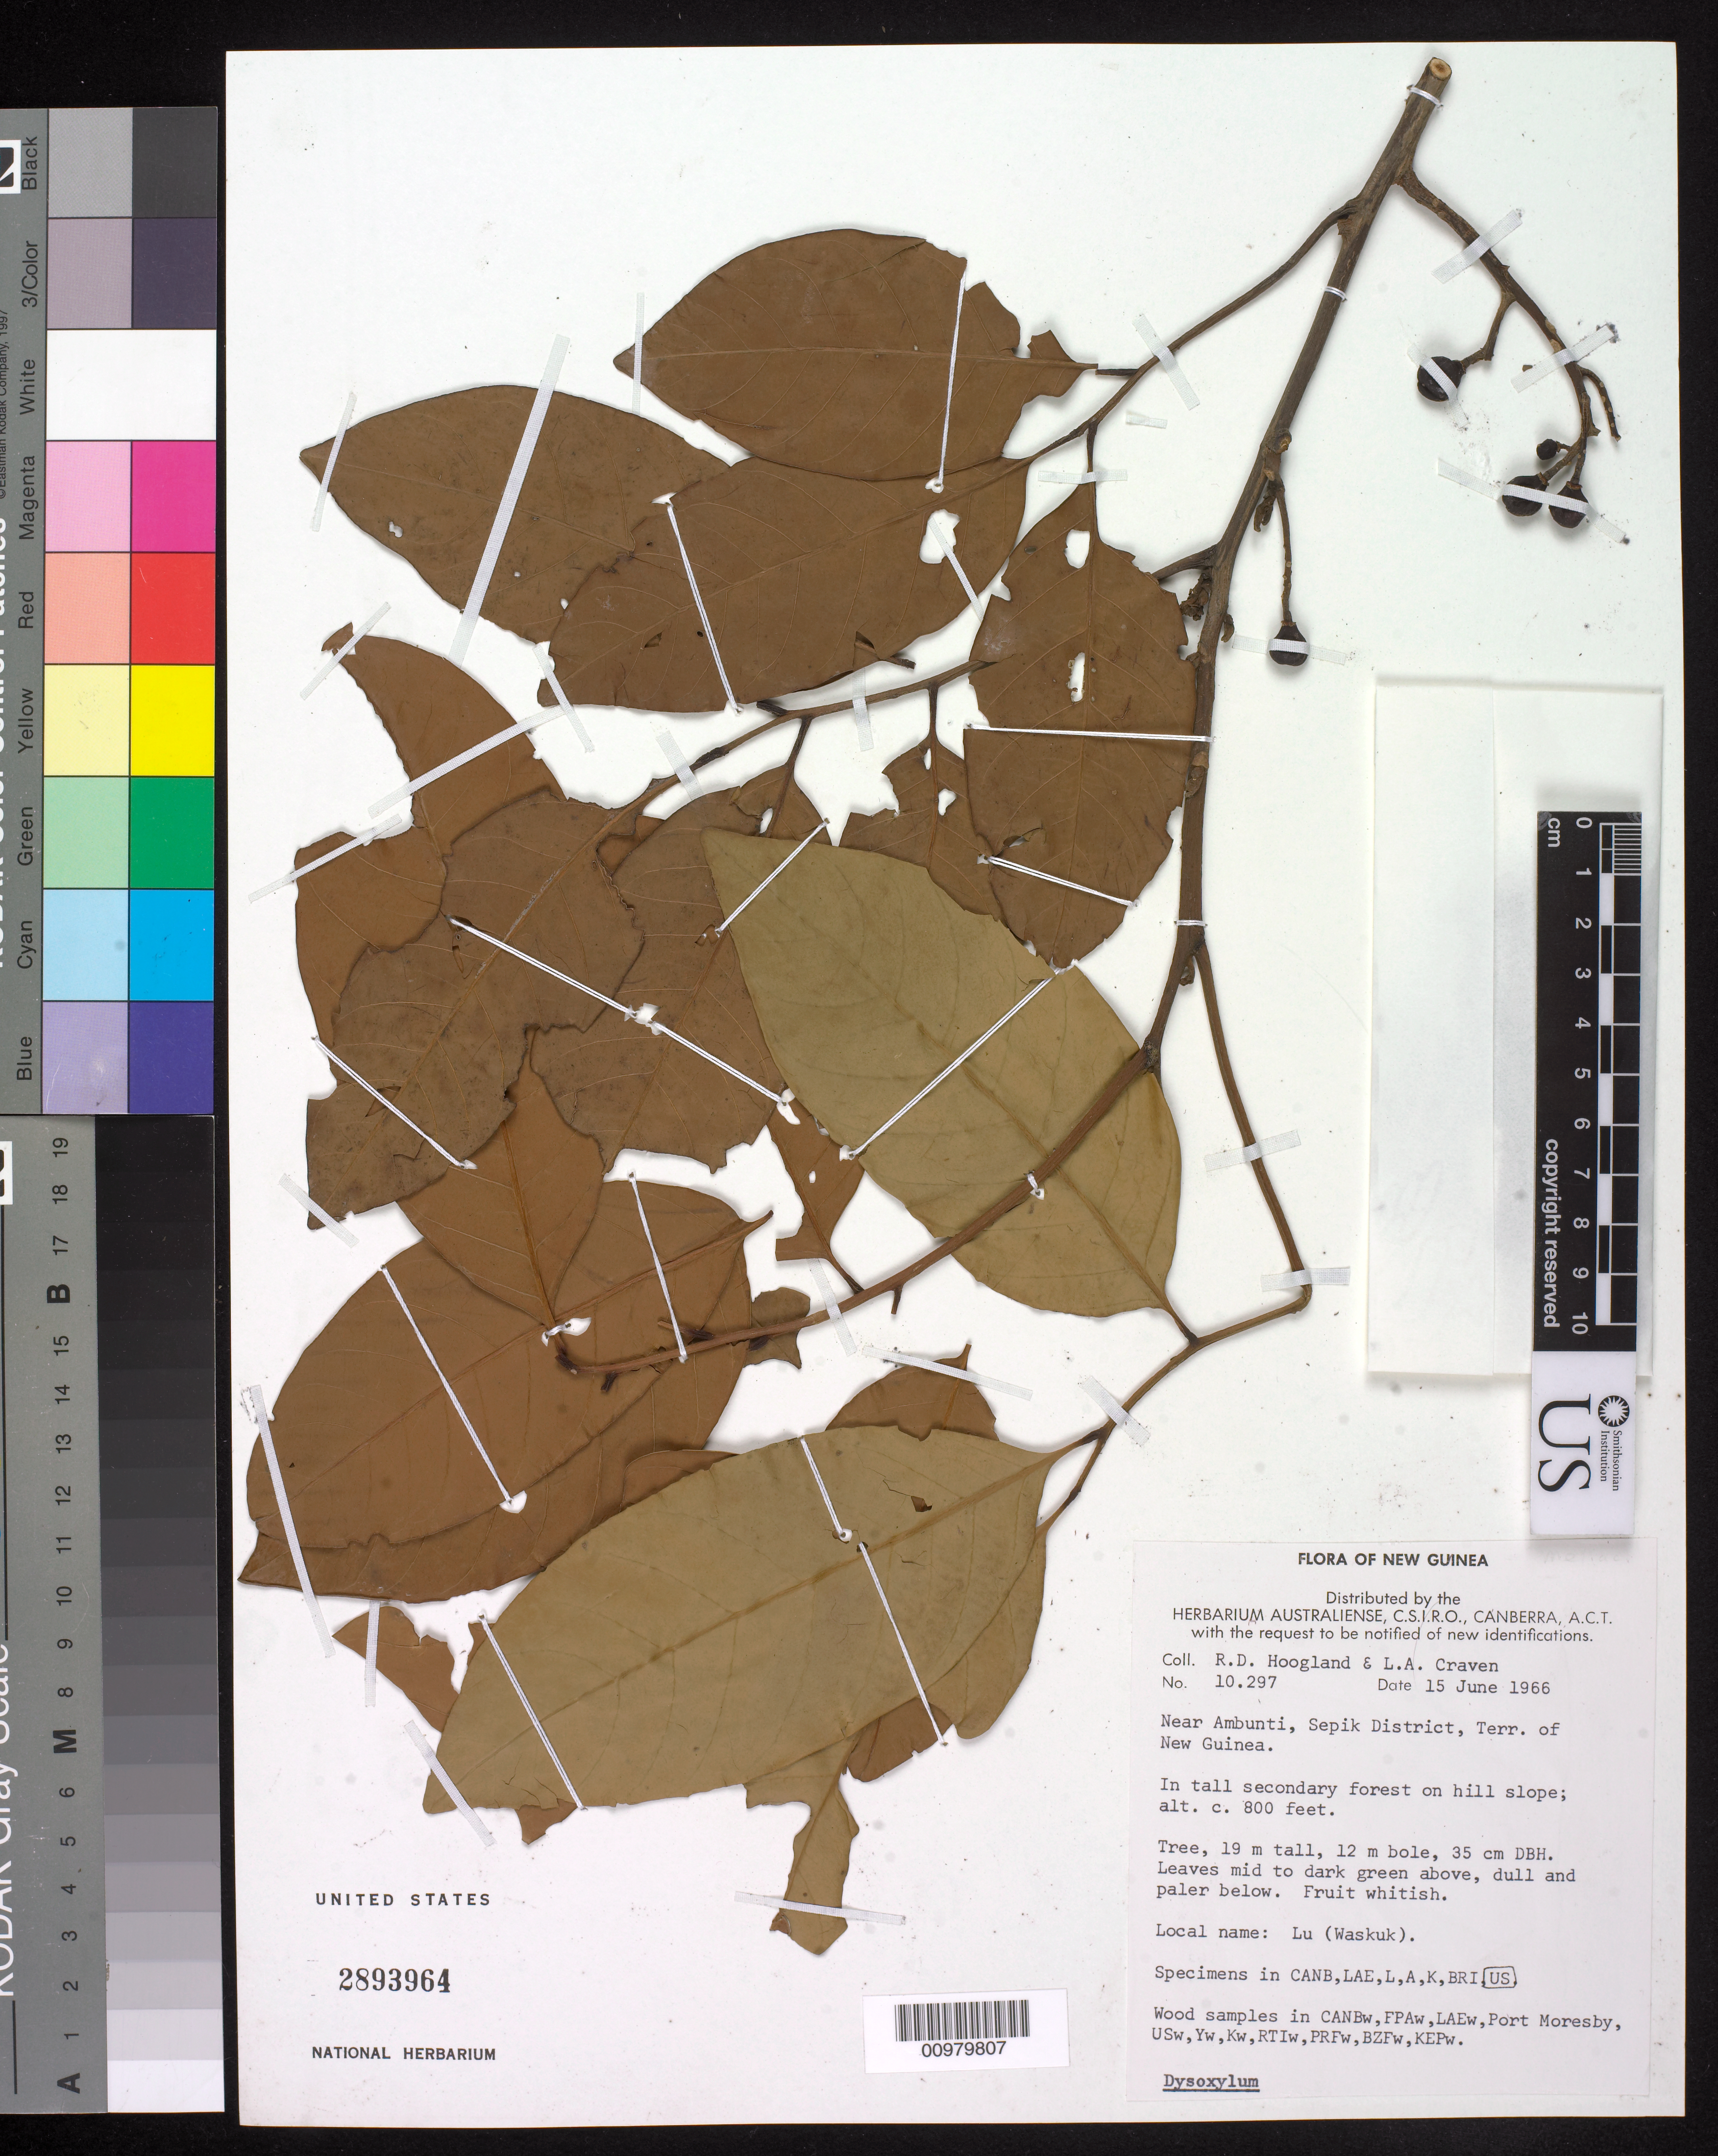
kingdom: Plantae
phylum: Tracheophyta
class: Magnoliopsida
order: Sapindales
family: Meliaceae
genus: Prasoxylon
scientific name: Prasoxylon alliaceum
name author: (Blume) M. Roem.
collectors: R. D. Hoogland & L. A. Craven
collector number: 10297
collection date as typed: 15 Jun 1966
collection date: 1966-06-15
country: Papua New Guinea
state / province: East Sepik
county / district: Ambunti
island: New Guinea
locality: Near Ambunti, Sepik District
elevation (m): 800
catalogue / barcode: US 2893964